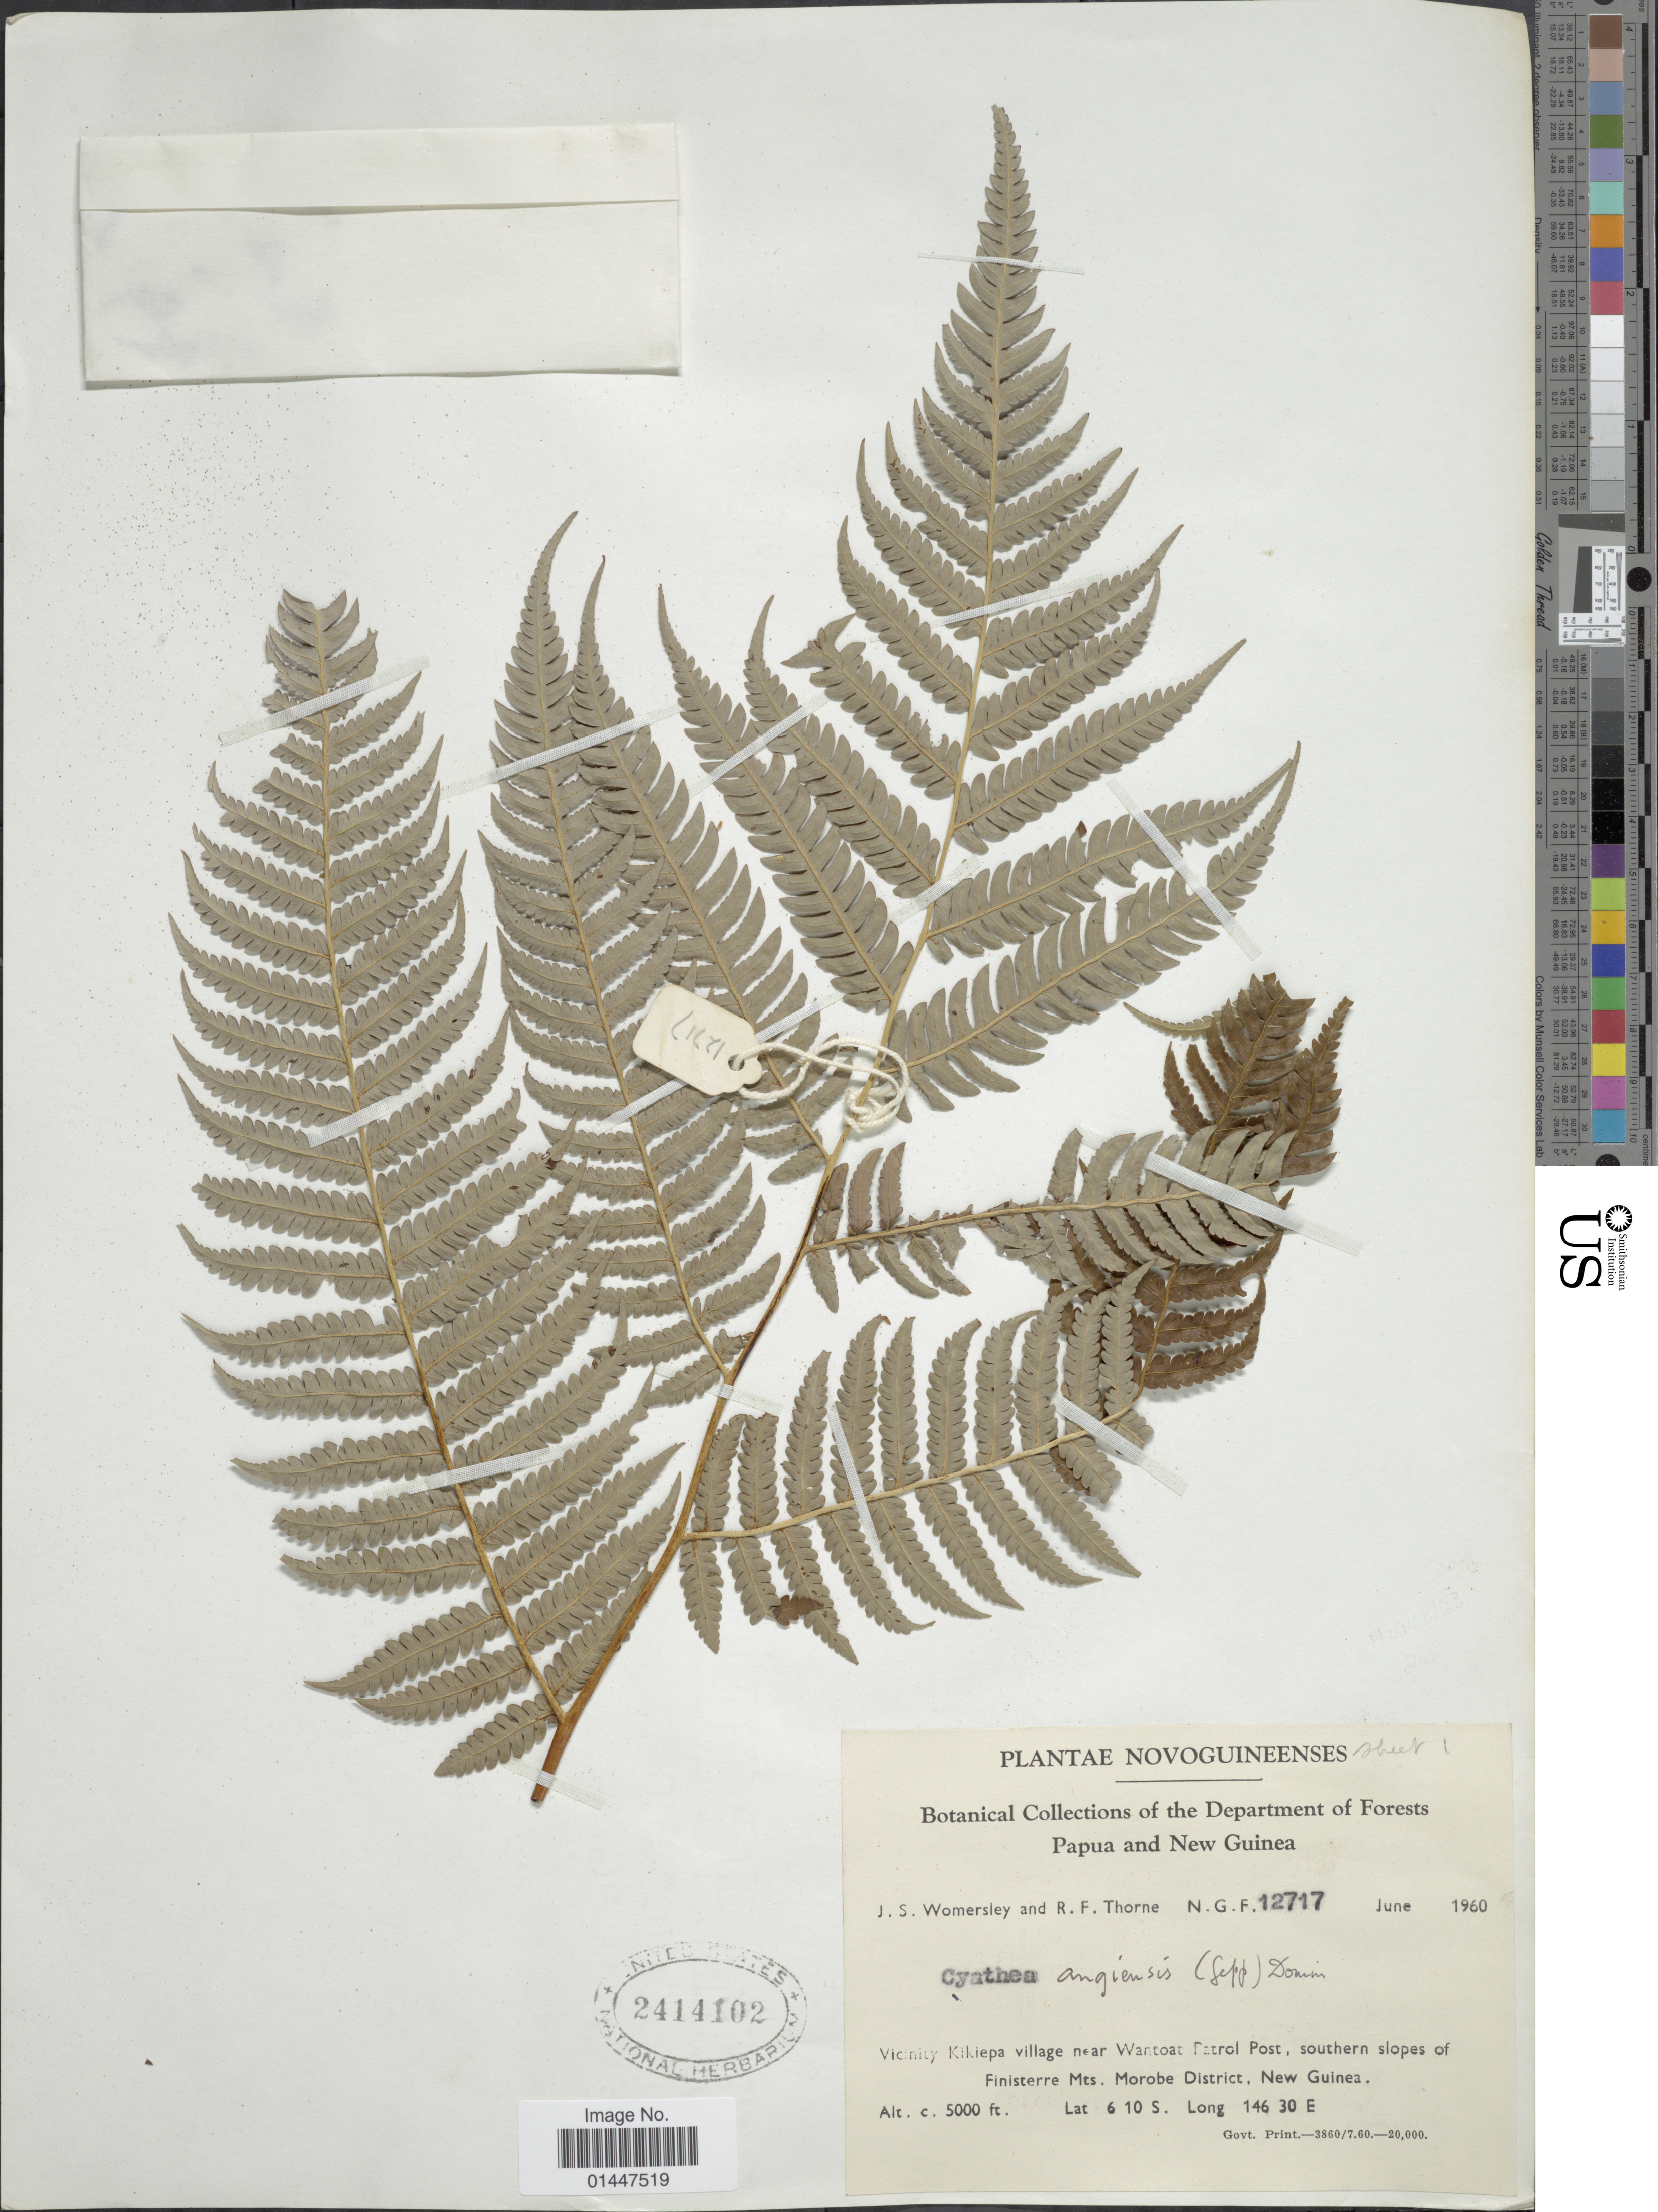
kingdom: Plantae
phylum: Tracheophyta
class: Polypodiopsida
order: Cyatheales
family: Cyatheaceae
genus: Sphaeropteris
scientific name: Sphaeropteris angiensis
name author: (A. Gepp) R.M. Tryon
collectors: J. S. Womersley & R. F. Thorne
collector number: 12717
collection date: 1960-06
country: Papua New Guinea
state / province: Morobe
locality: Novoguineenses. Vicinity Kikiepa village near Wantoat Patrol Post, southern slopes of Finisterre Mts. Morobe District, New Guinea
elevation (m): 1524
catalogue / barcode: US 2414102